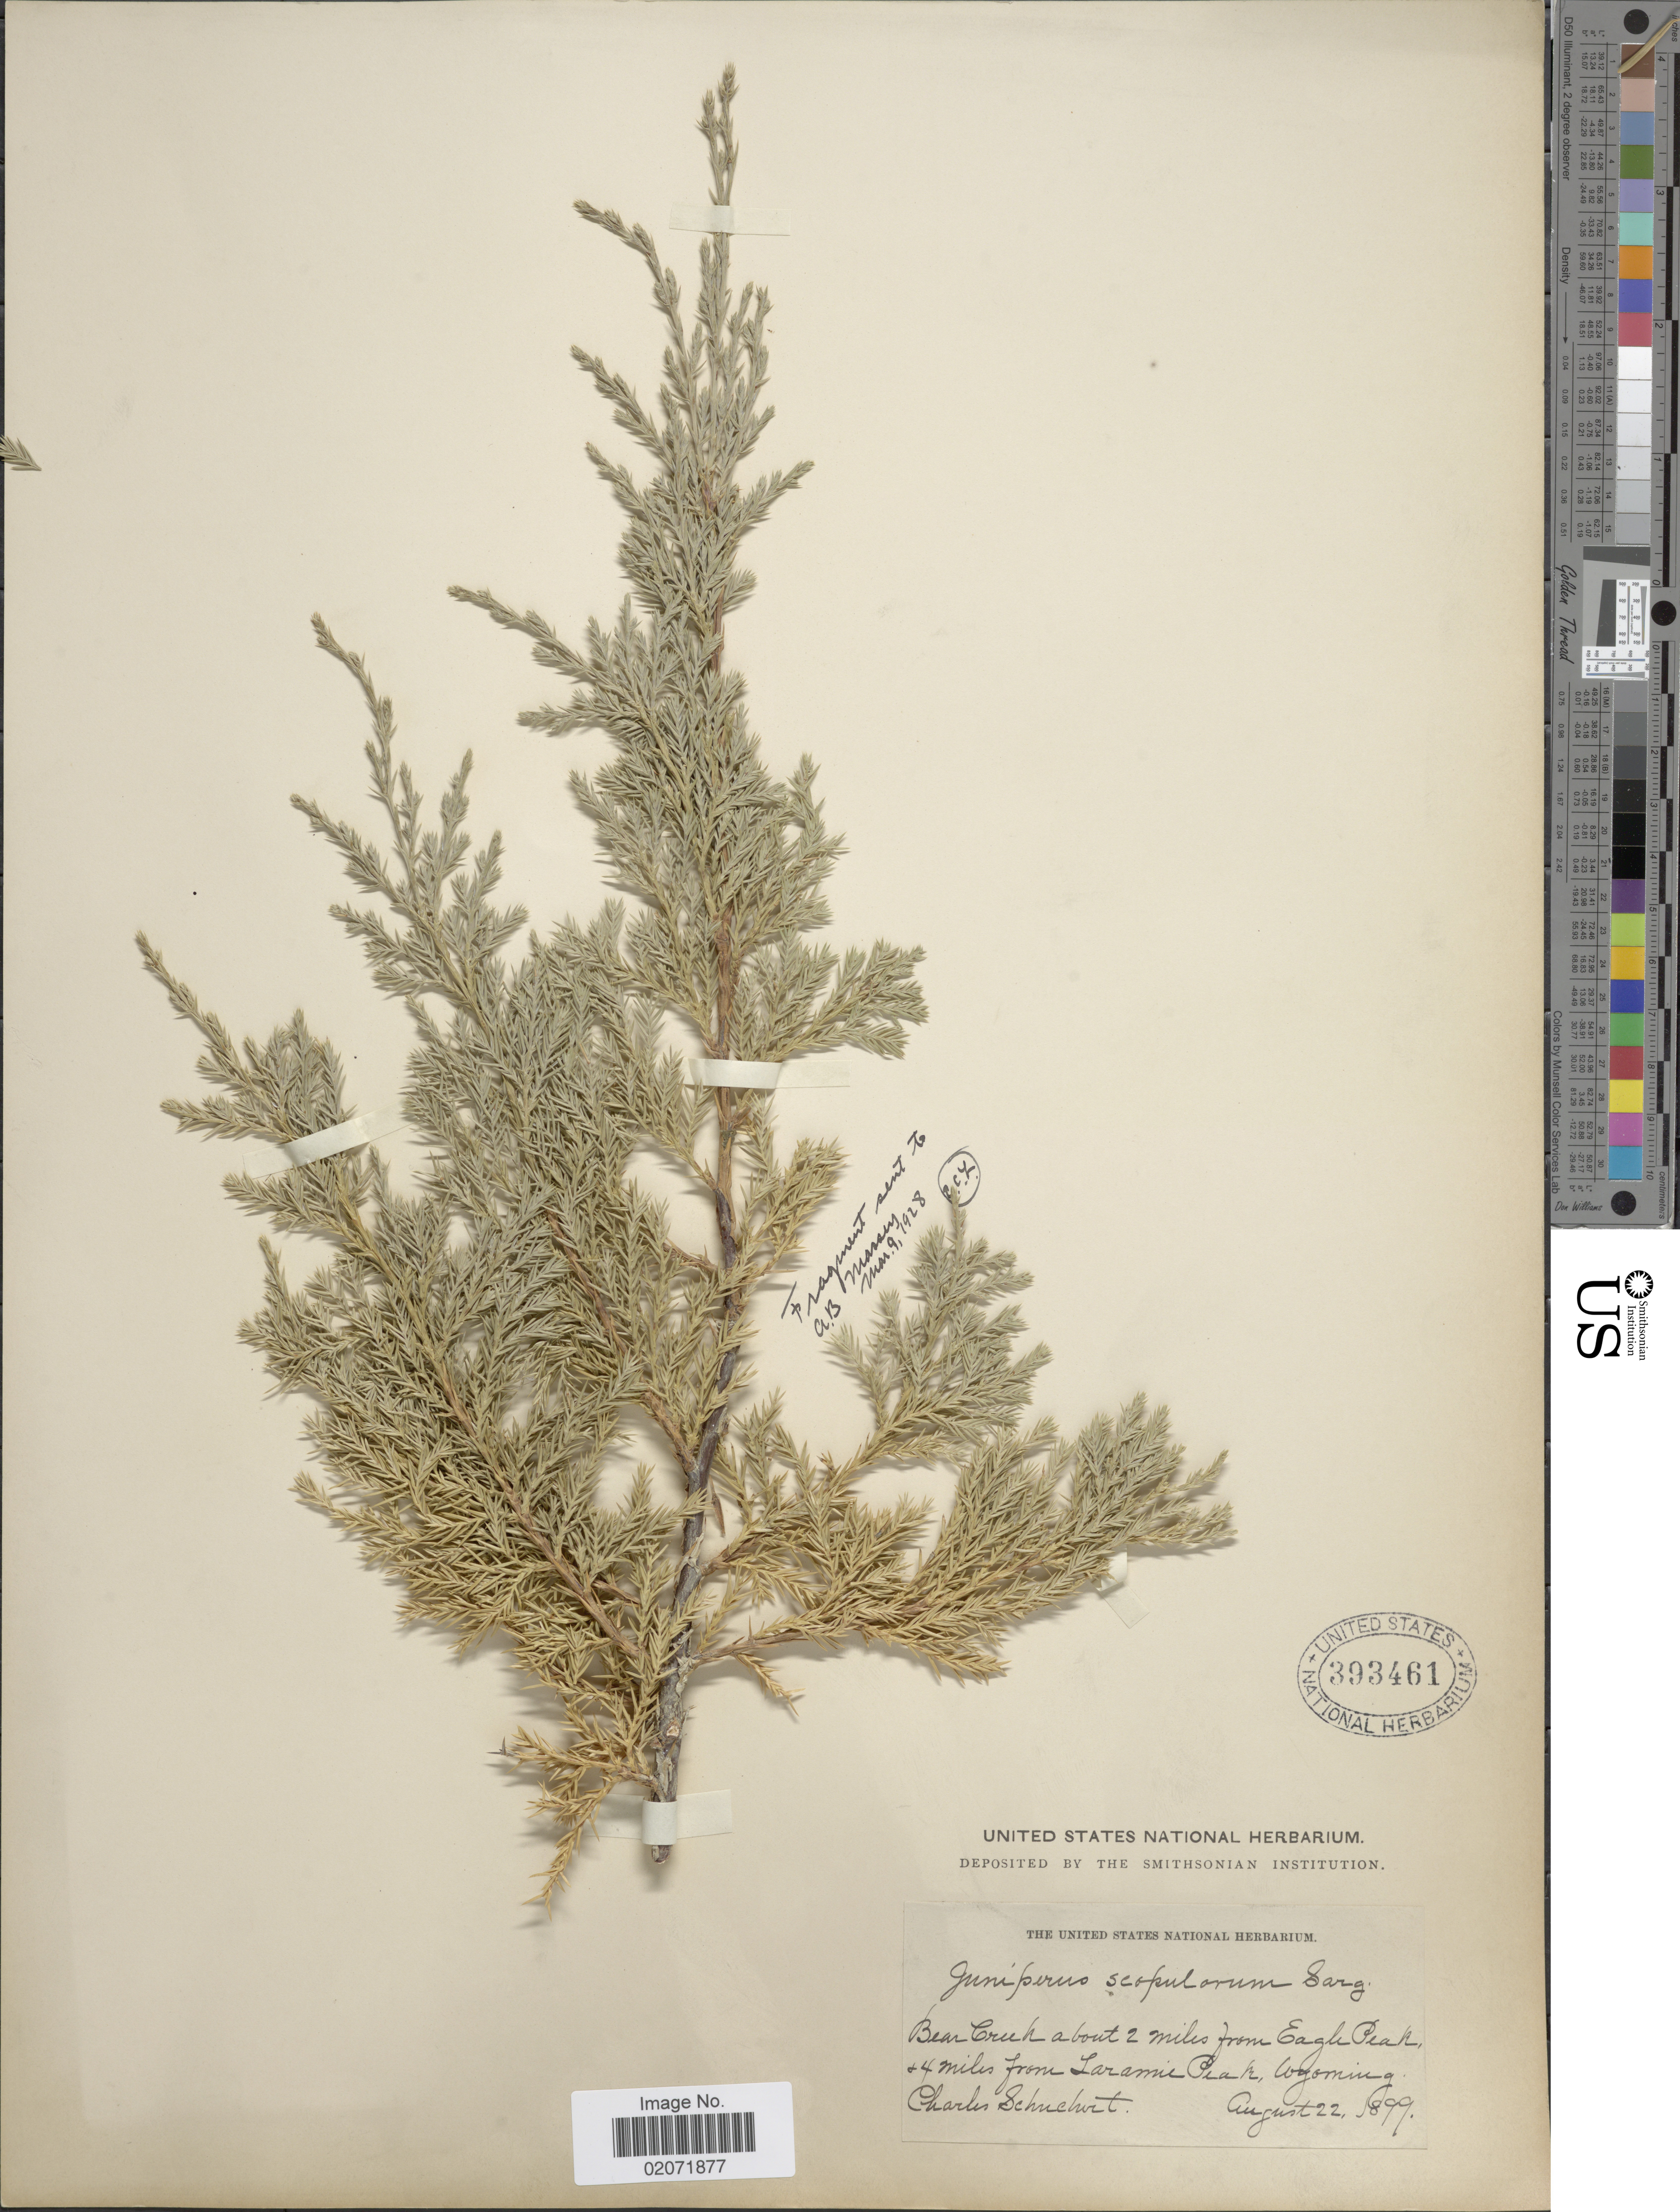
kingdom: Plantae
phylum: Tracheophyta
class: Pinopsida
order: Pinales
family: Cupressaceae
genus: Juniperus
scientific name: Juniperus scopulorum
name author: Sarg.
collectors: C. Schuchert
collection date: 1899-08-22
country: United States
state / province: Wyoming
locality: Bear Creek about 2 miles from Eagle Peak, & 4 miles from Laramie Peak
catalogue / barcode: US 393461